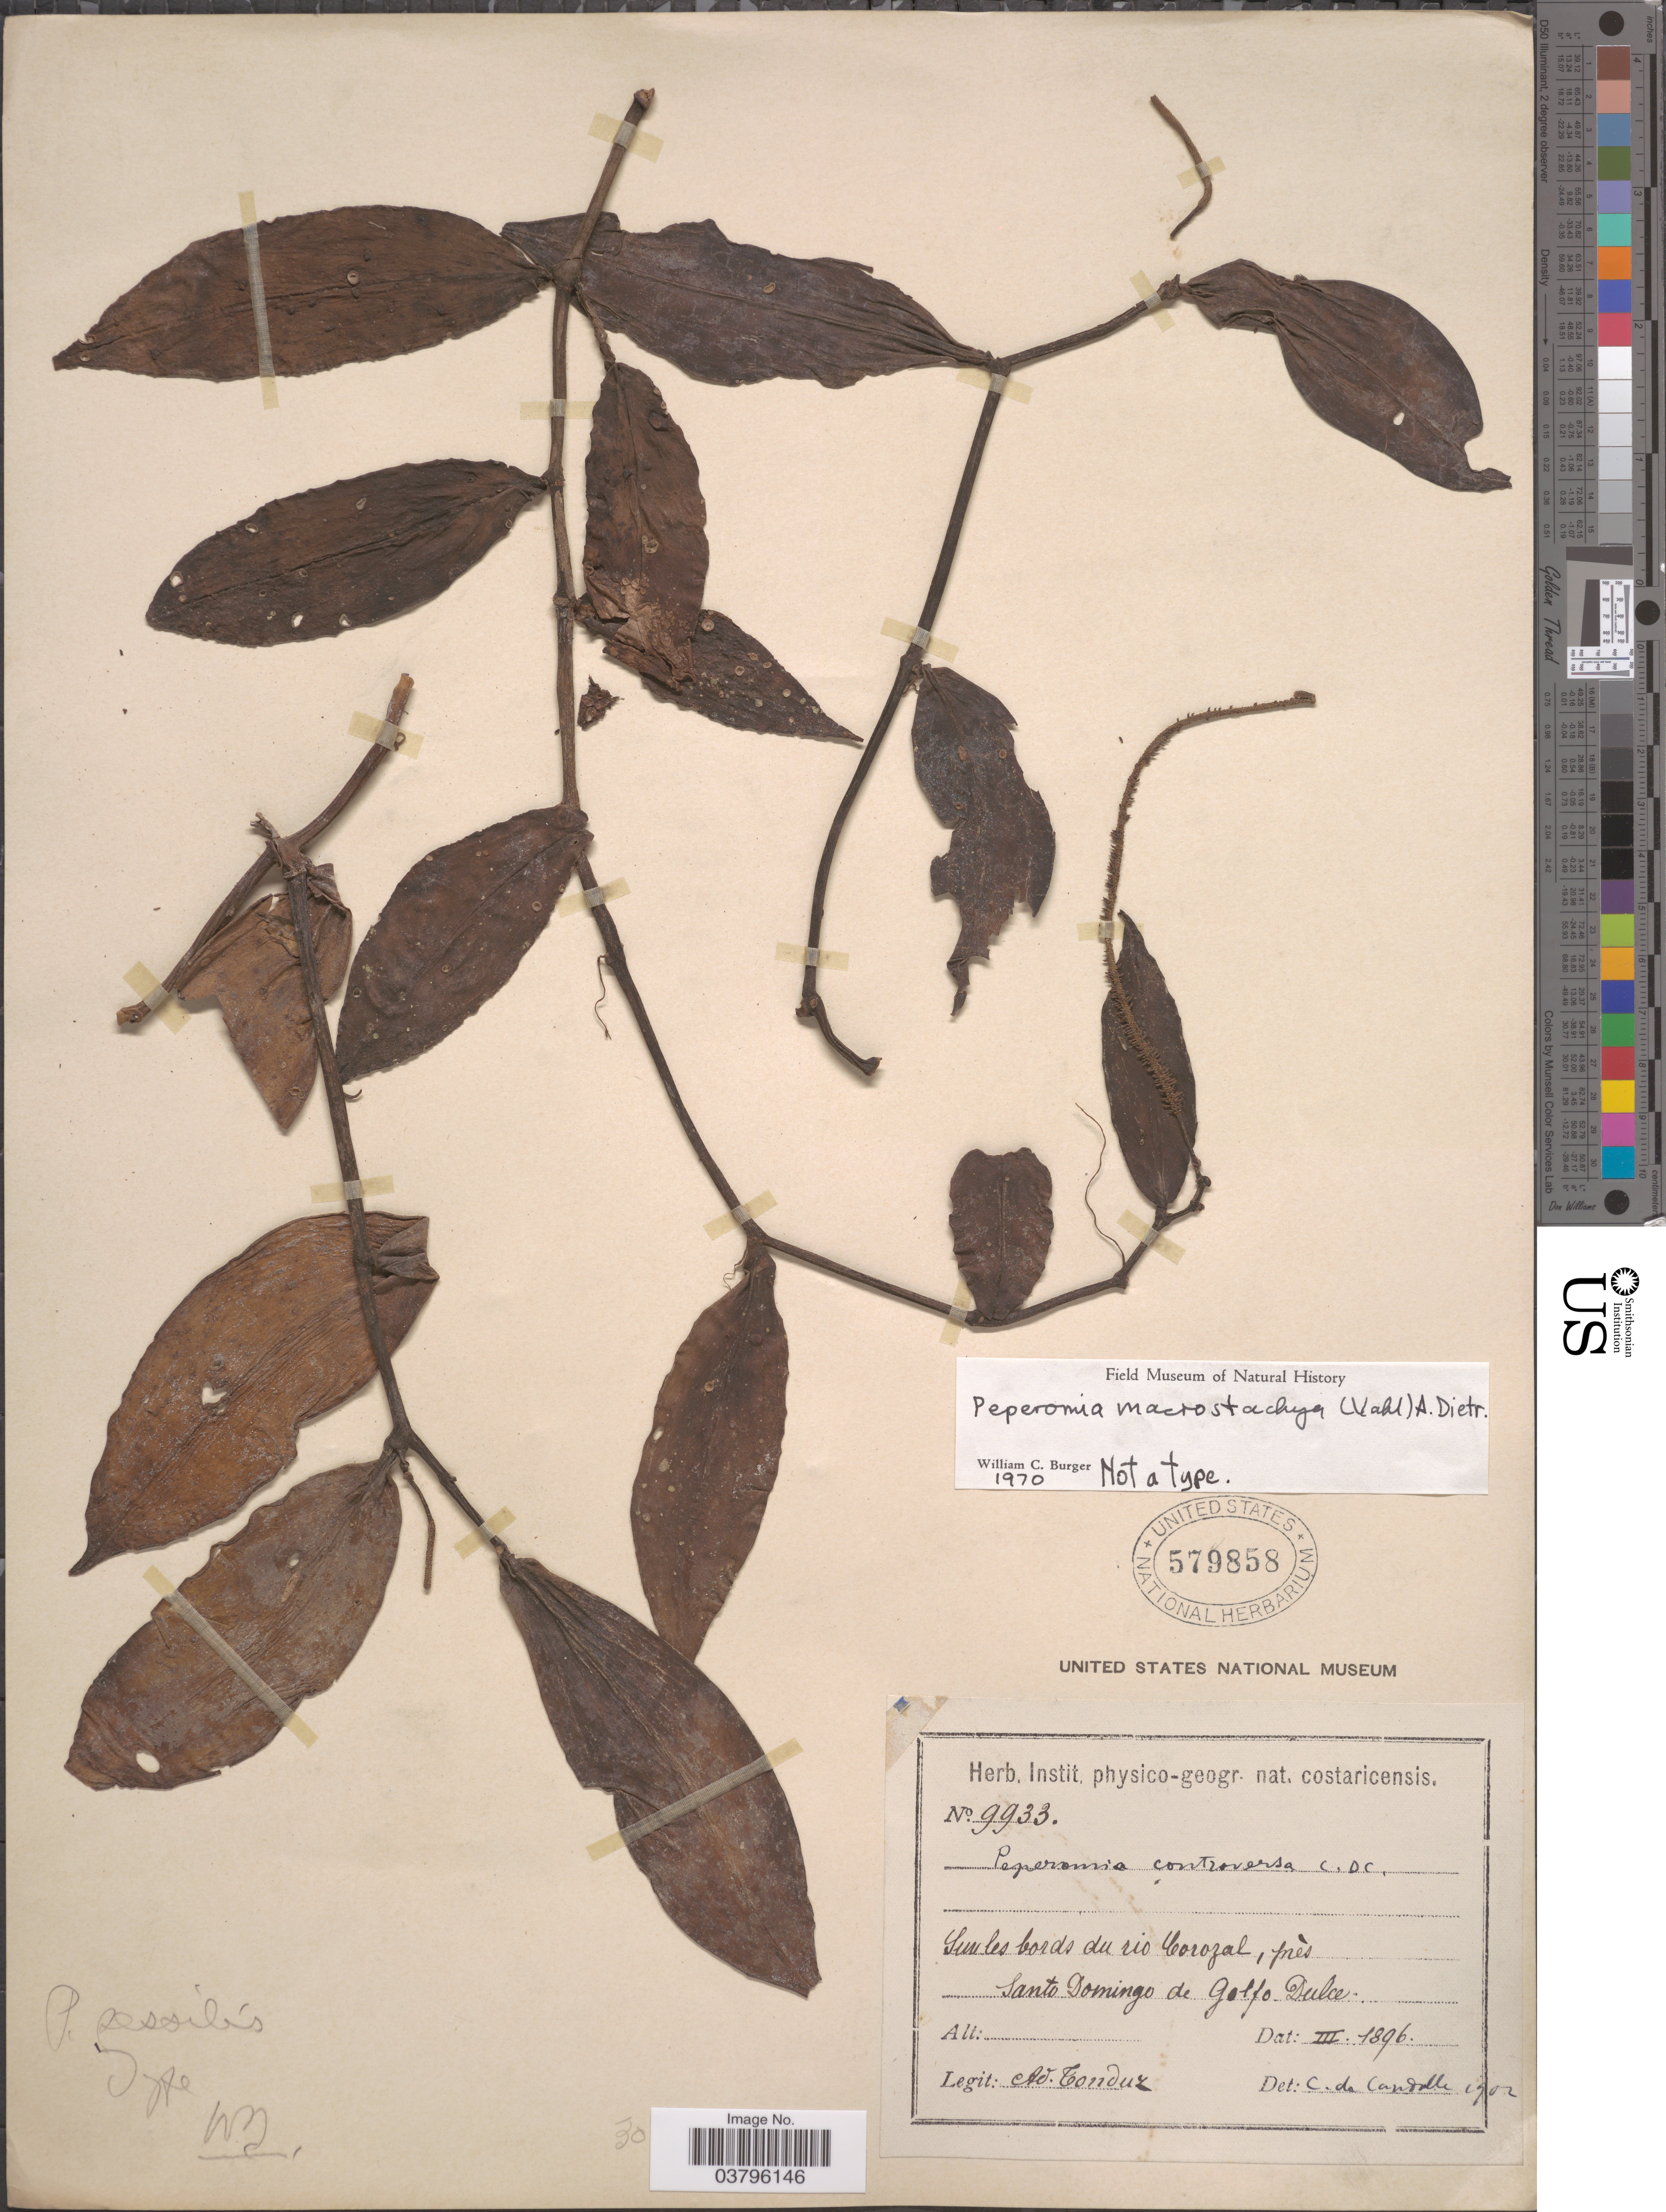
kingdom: Plantae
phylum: Tracheophyta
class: Magnoliopsida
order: Piperales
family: Piperaceae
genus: Peperomia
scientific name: Peperomia portobellensis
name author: Beurl.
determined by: Jiménez, José Estaban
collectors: A. Tonduz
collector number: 9933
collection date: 1896-03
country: Costa Rica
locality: Sur les bords du rio Corozal, près Santo Domingo de Golfo Dulce.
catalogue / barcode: US 579858